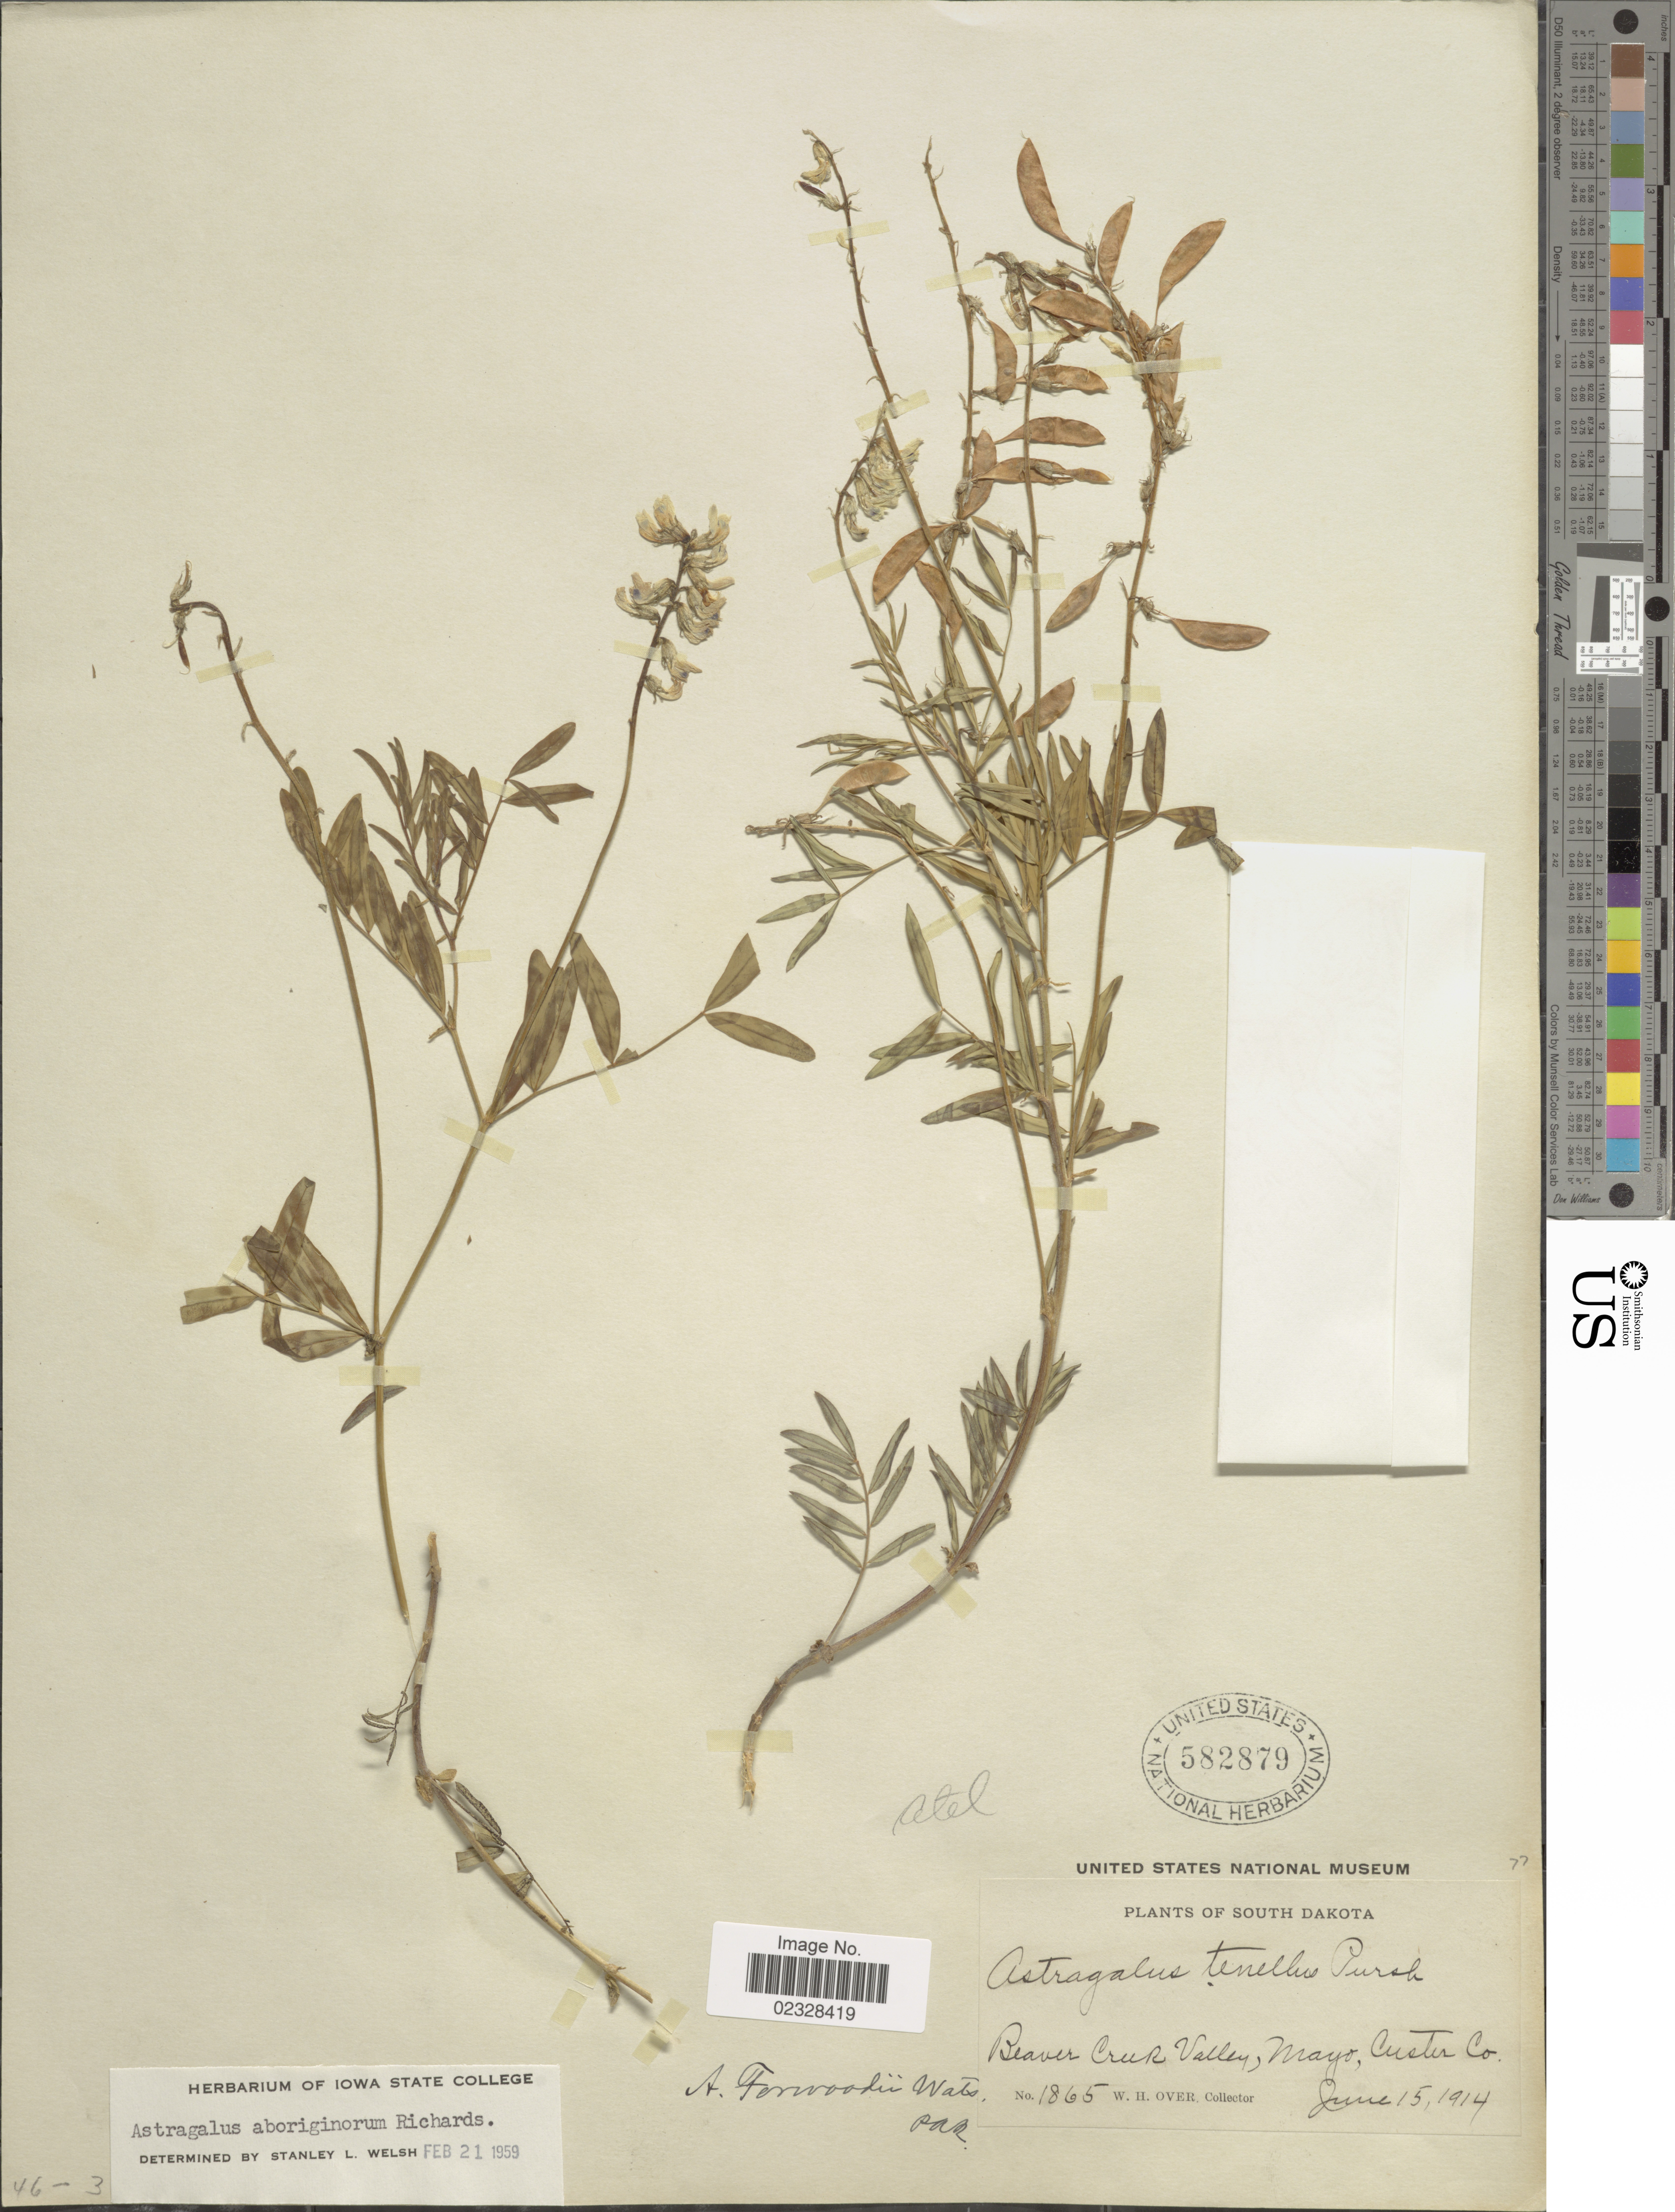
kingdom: Plantae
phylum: Tracheophyta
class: Magnoliopsida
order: Fabales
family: Fabaceae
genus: Astragalus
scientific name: Astragalus aboriginum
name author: Richardson ex Spreng.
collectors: W. Over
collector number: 1865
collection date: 1914-06-15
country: United States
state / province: South Dakota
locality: Beaver Creek Valley, Mayo, Custer Co.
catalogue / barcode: US 582879